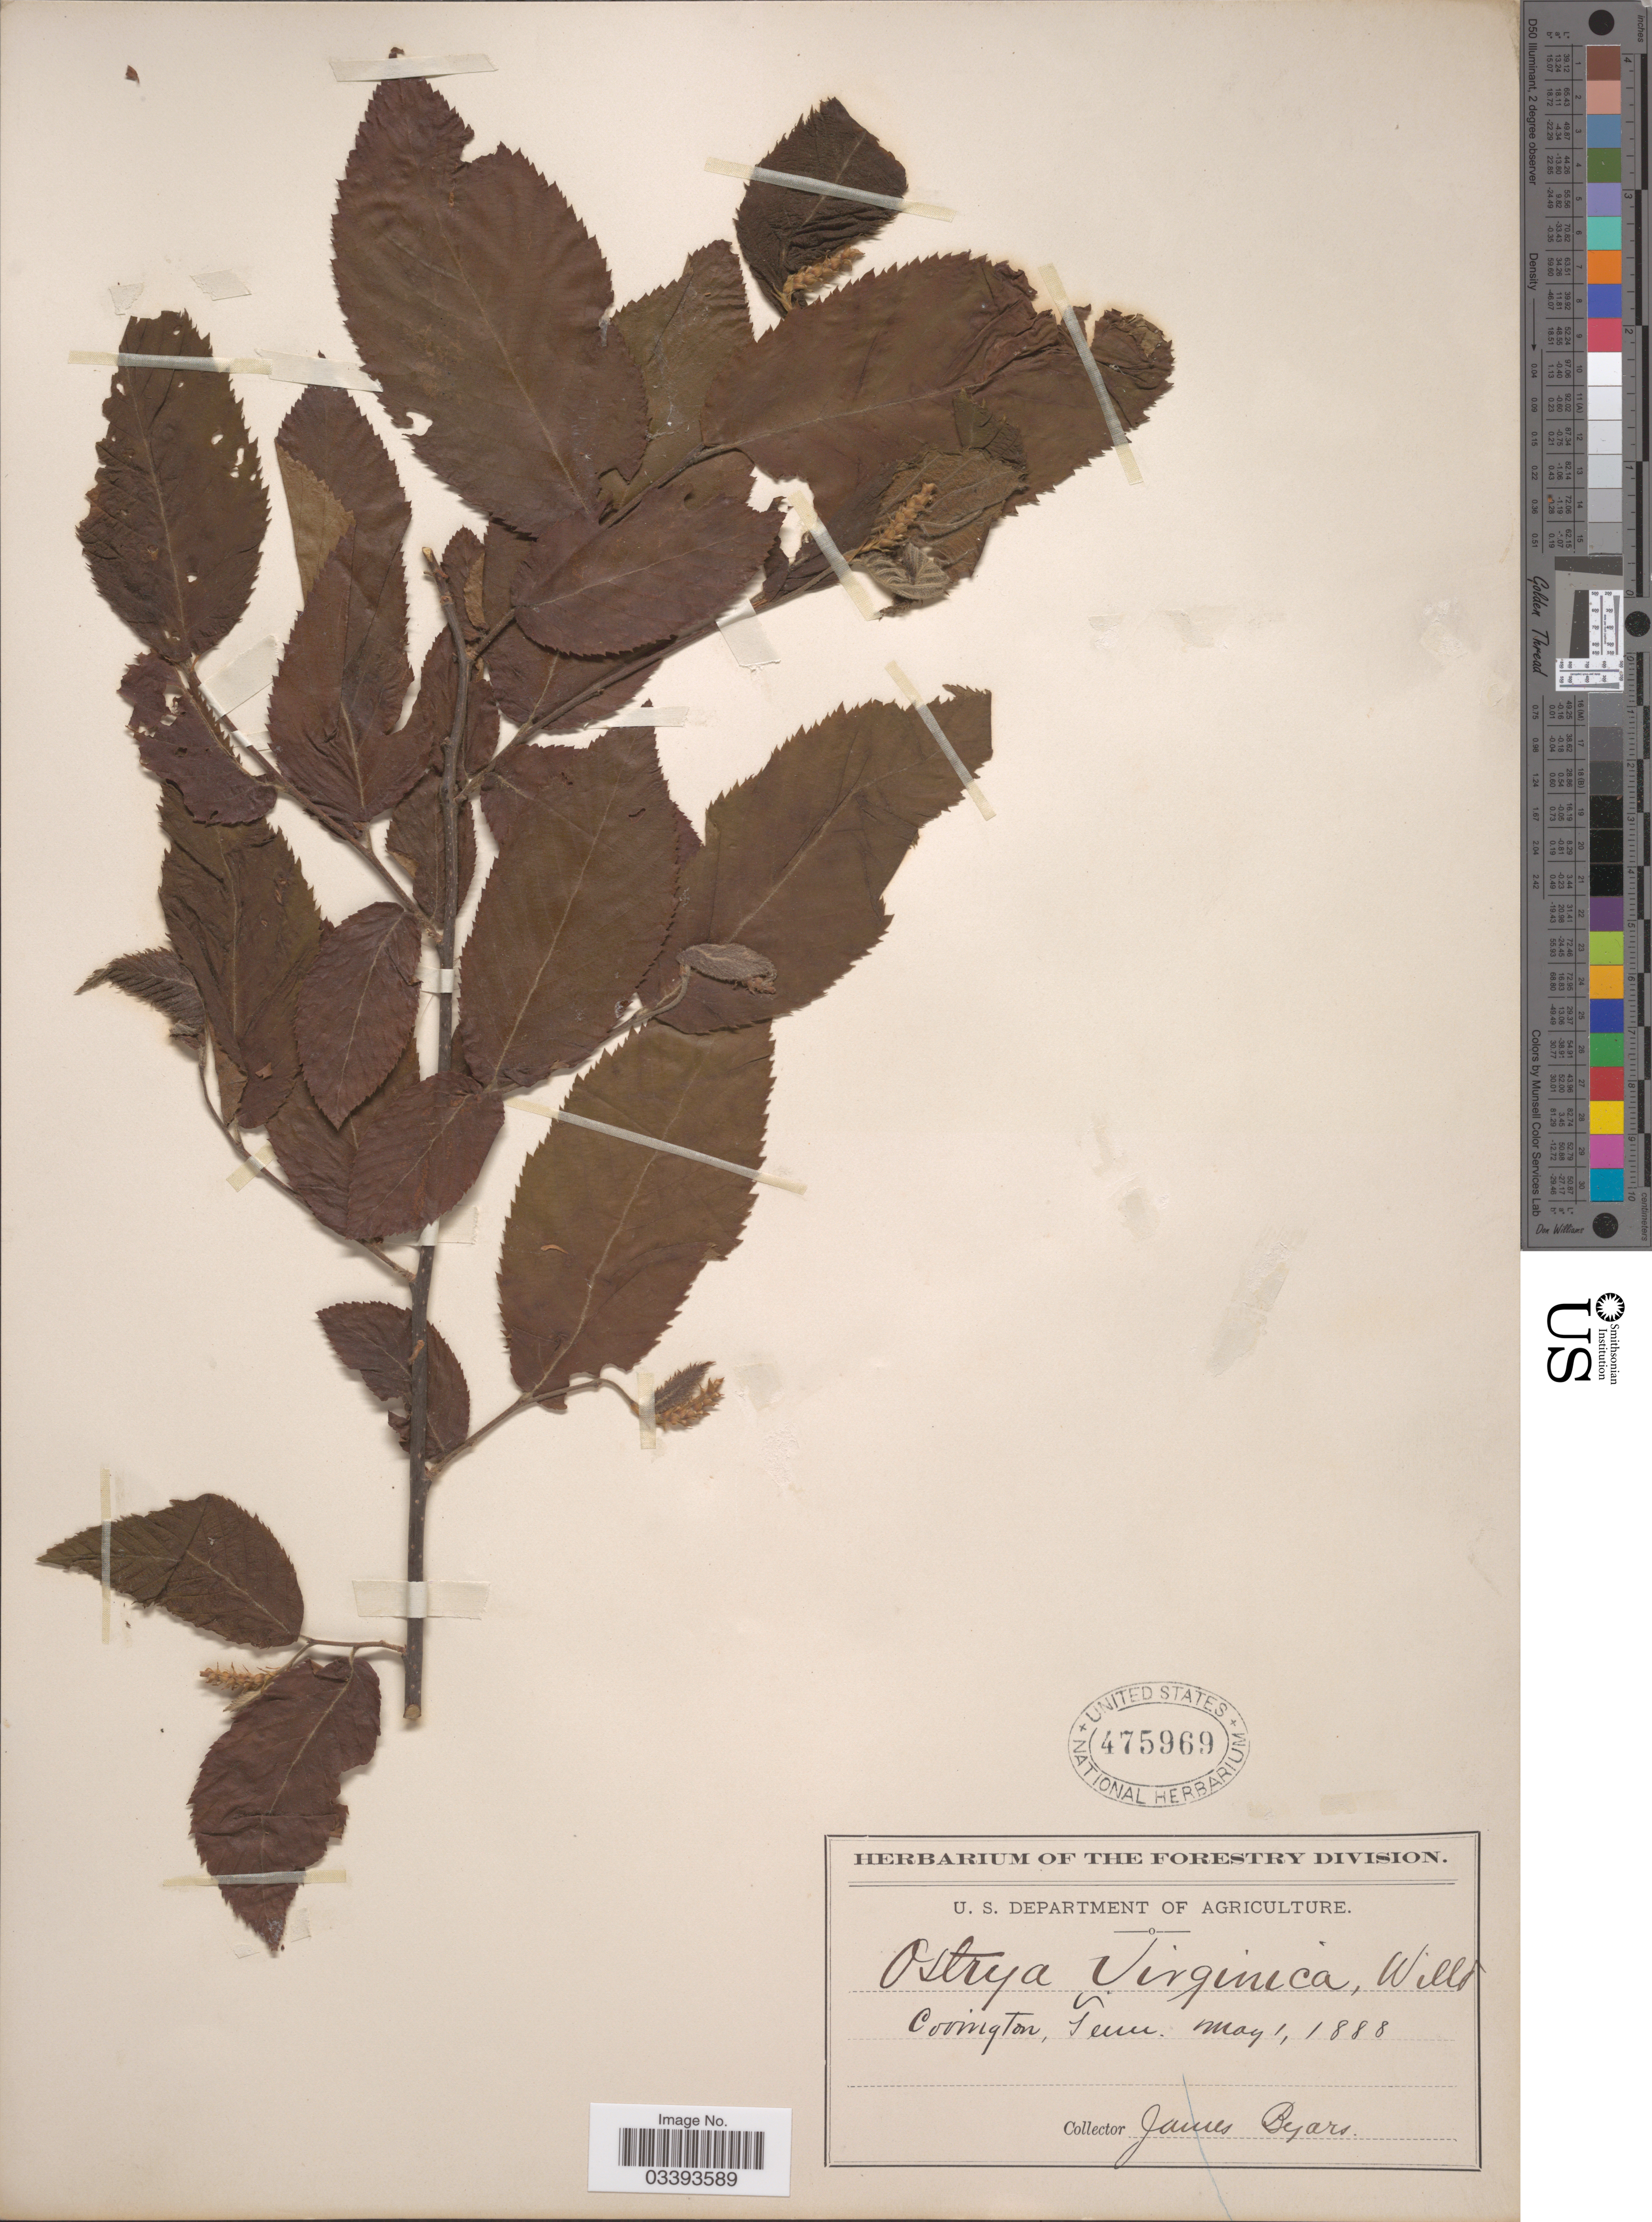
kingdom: Plantae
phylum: Tracheophyta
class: Magnoliopsida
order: Fagales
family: Betulaceae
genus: Ostrya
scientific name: Ostrya virginiana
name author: (Mill.) K. Koch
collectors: J. Byars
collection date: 1888-05-01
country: United States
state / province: Tennessee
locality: Covington, Tenn.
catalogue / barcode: US 475969